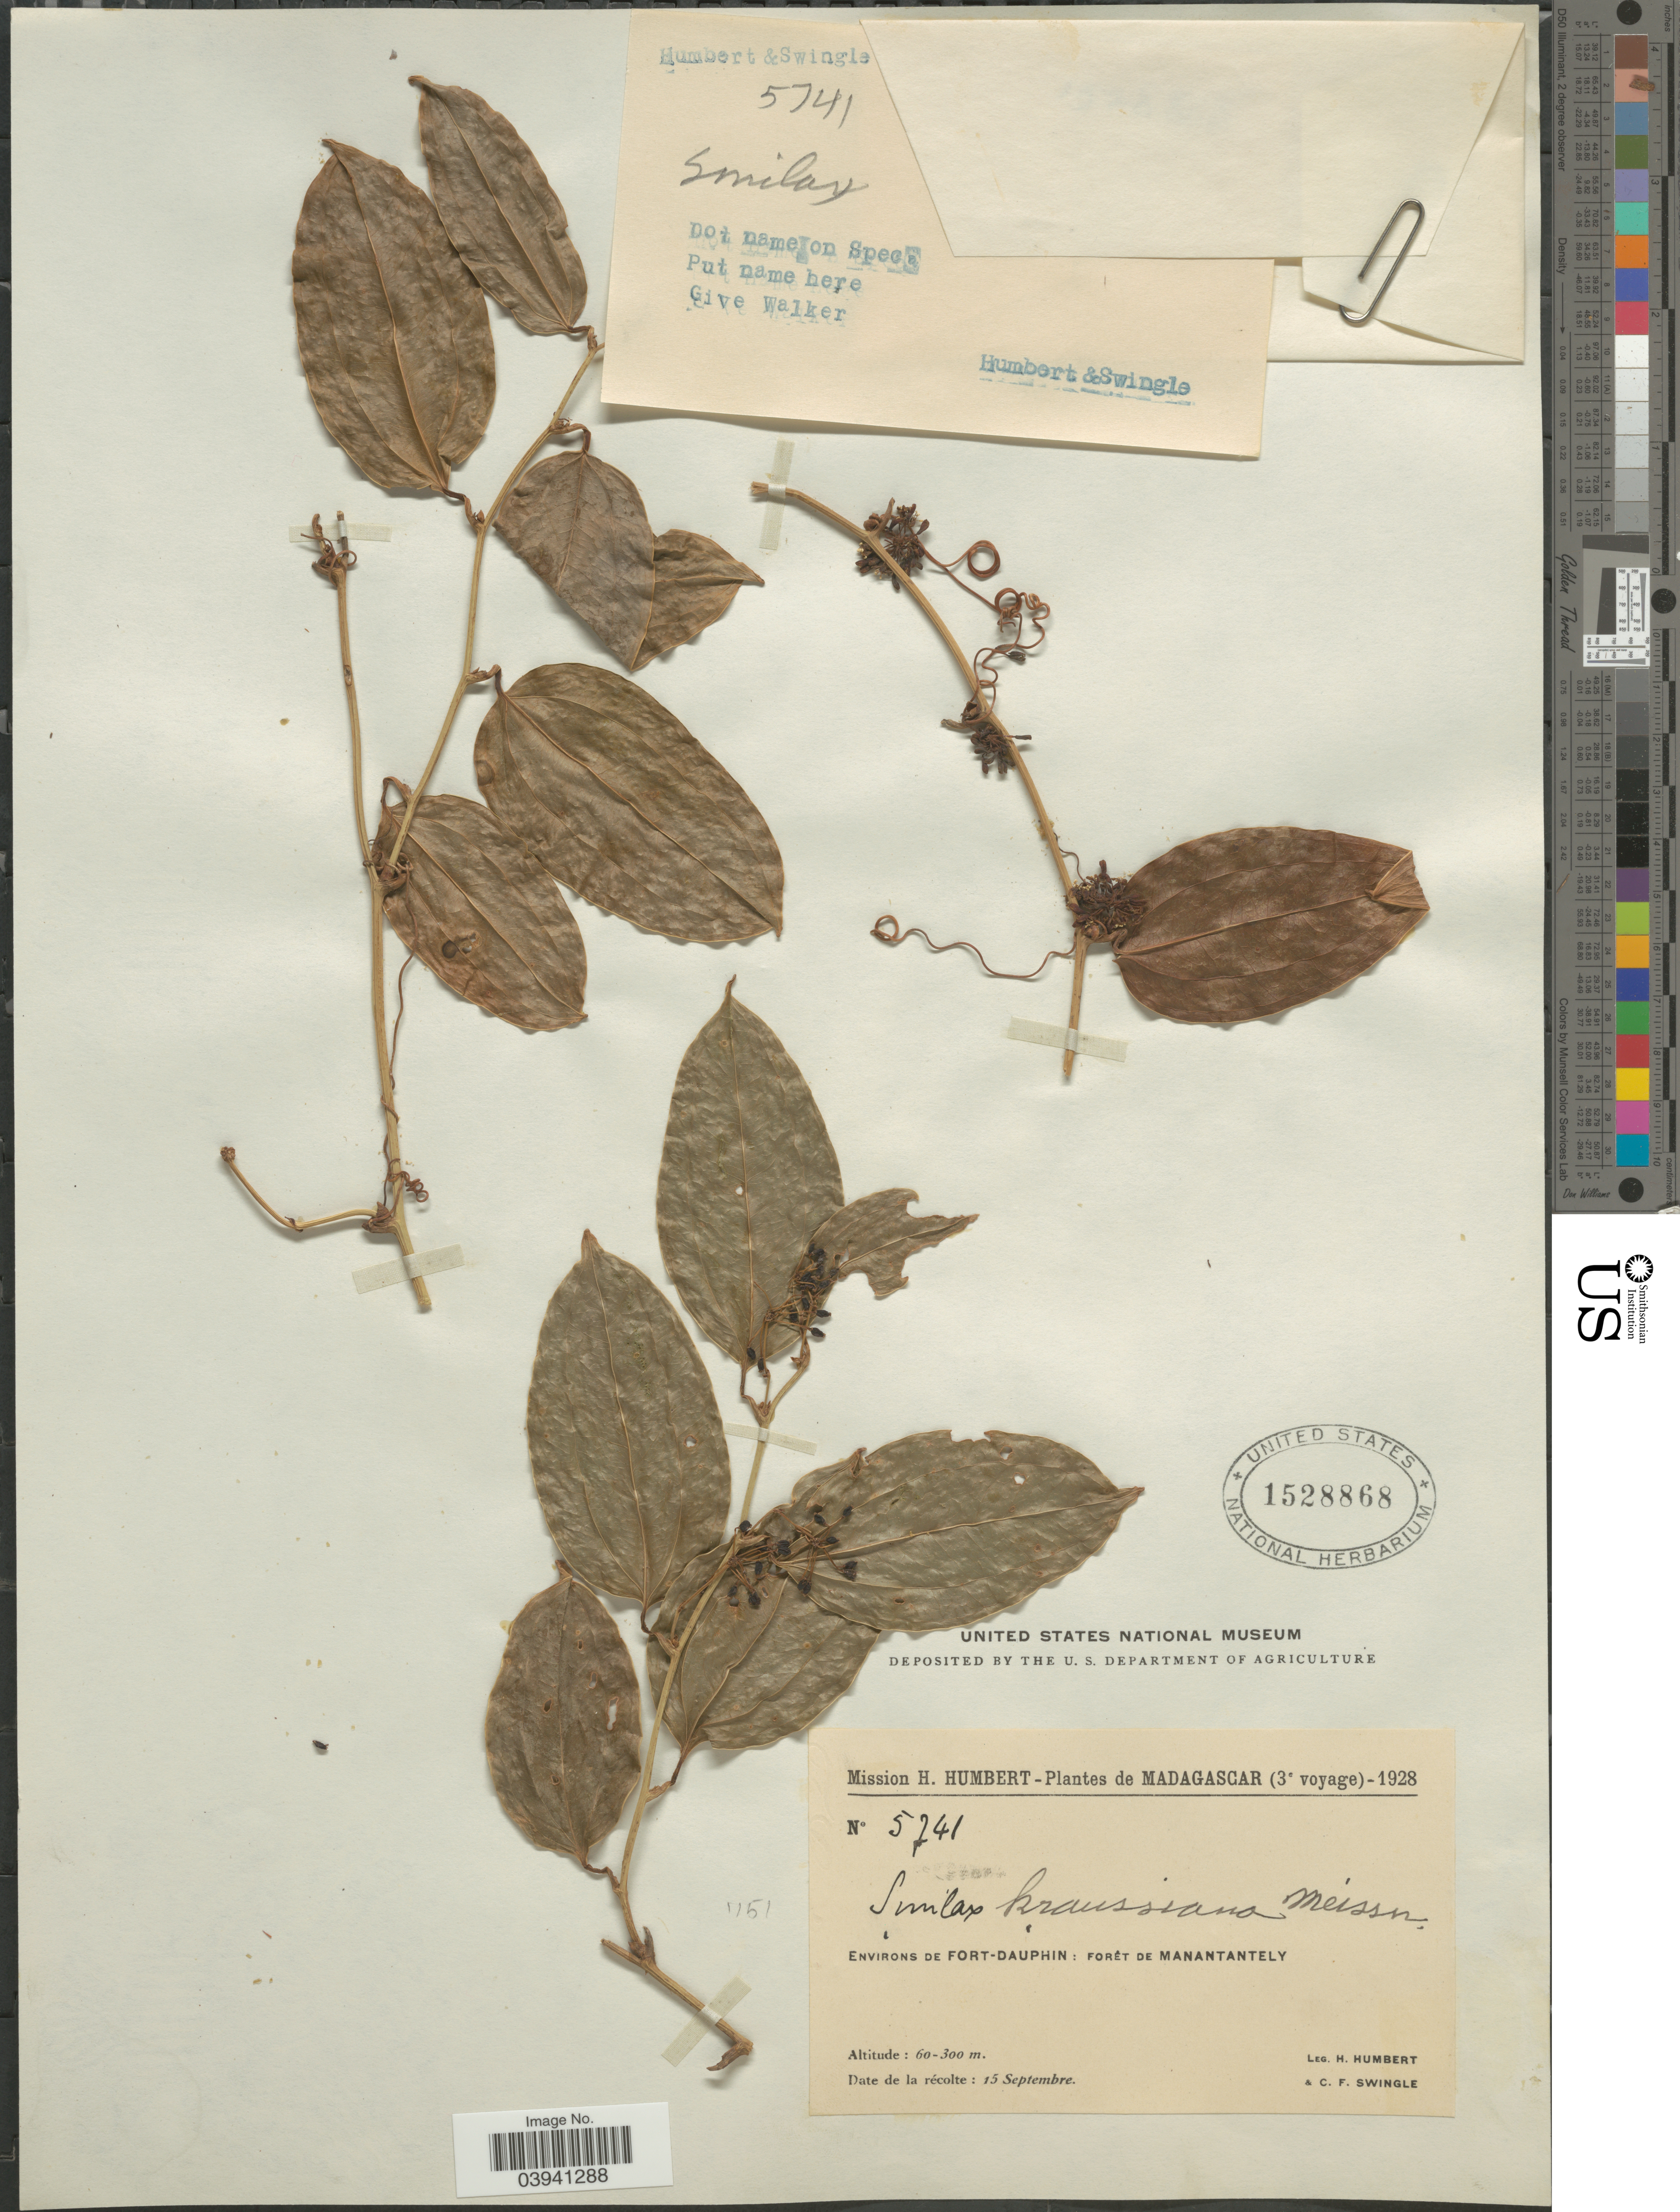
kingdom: Plantae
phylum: Tracheophyta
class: Liliopsida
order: Liliales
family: Smilacaceae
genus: Smilax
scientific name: Smilax kraussiana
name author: Meisn.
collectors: H. Humbert & C. Swingle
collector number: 5741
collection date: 1928-09-15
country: Madagascar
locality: Environs de Fort-Dauphin: Forét de Manantantely.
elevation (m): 60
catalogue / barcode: US 1528868